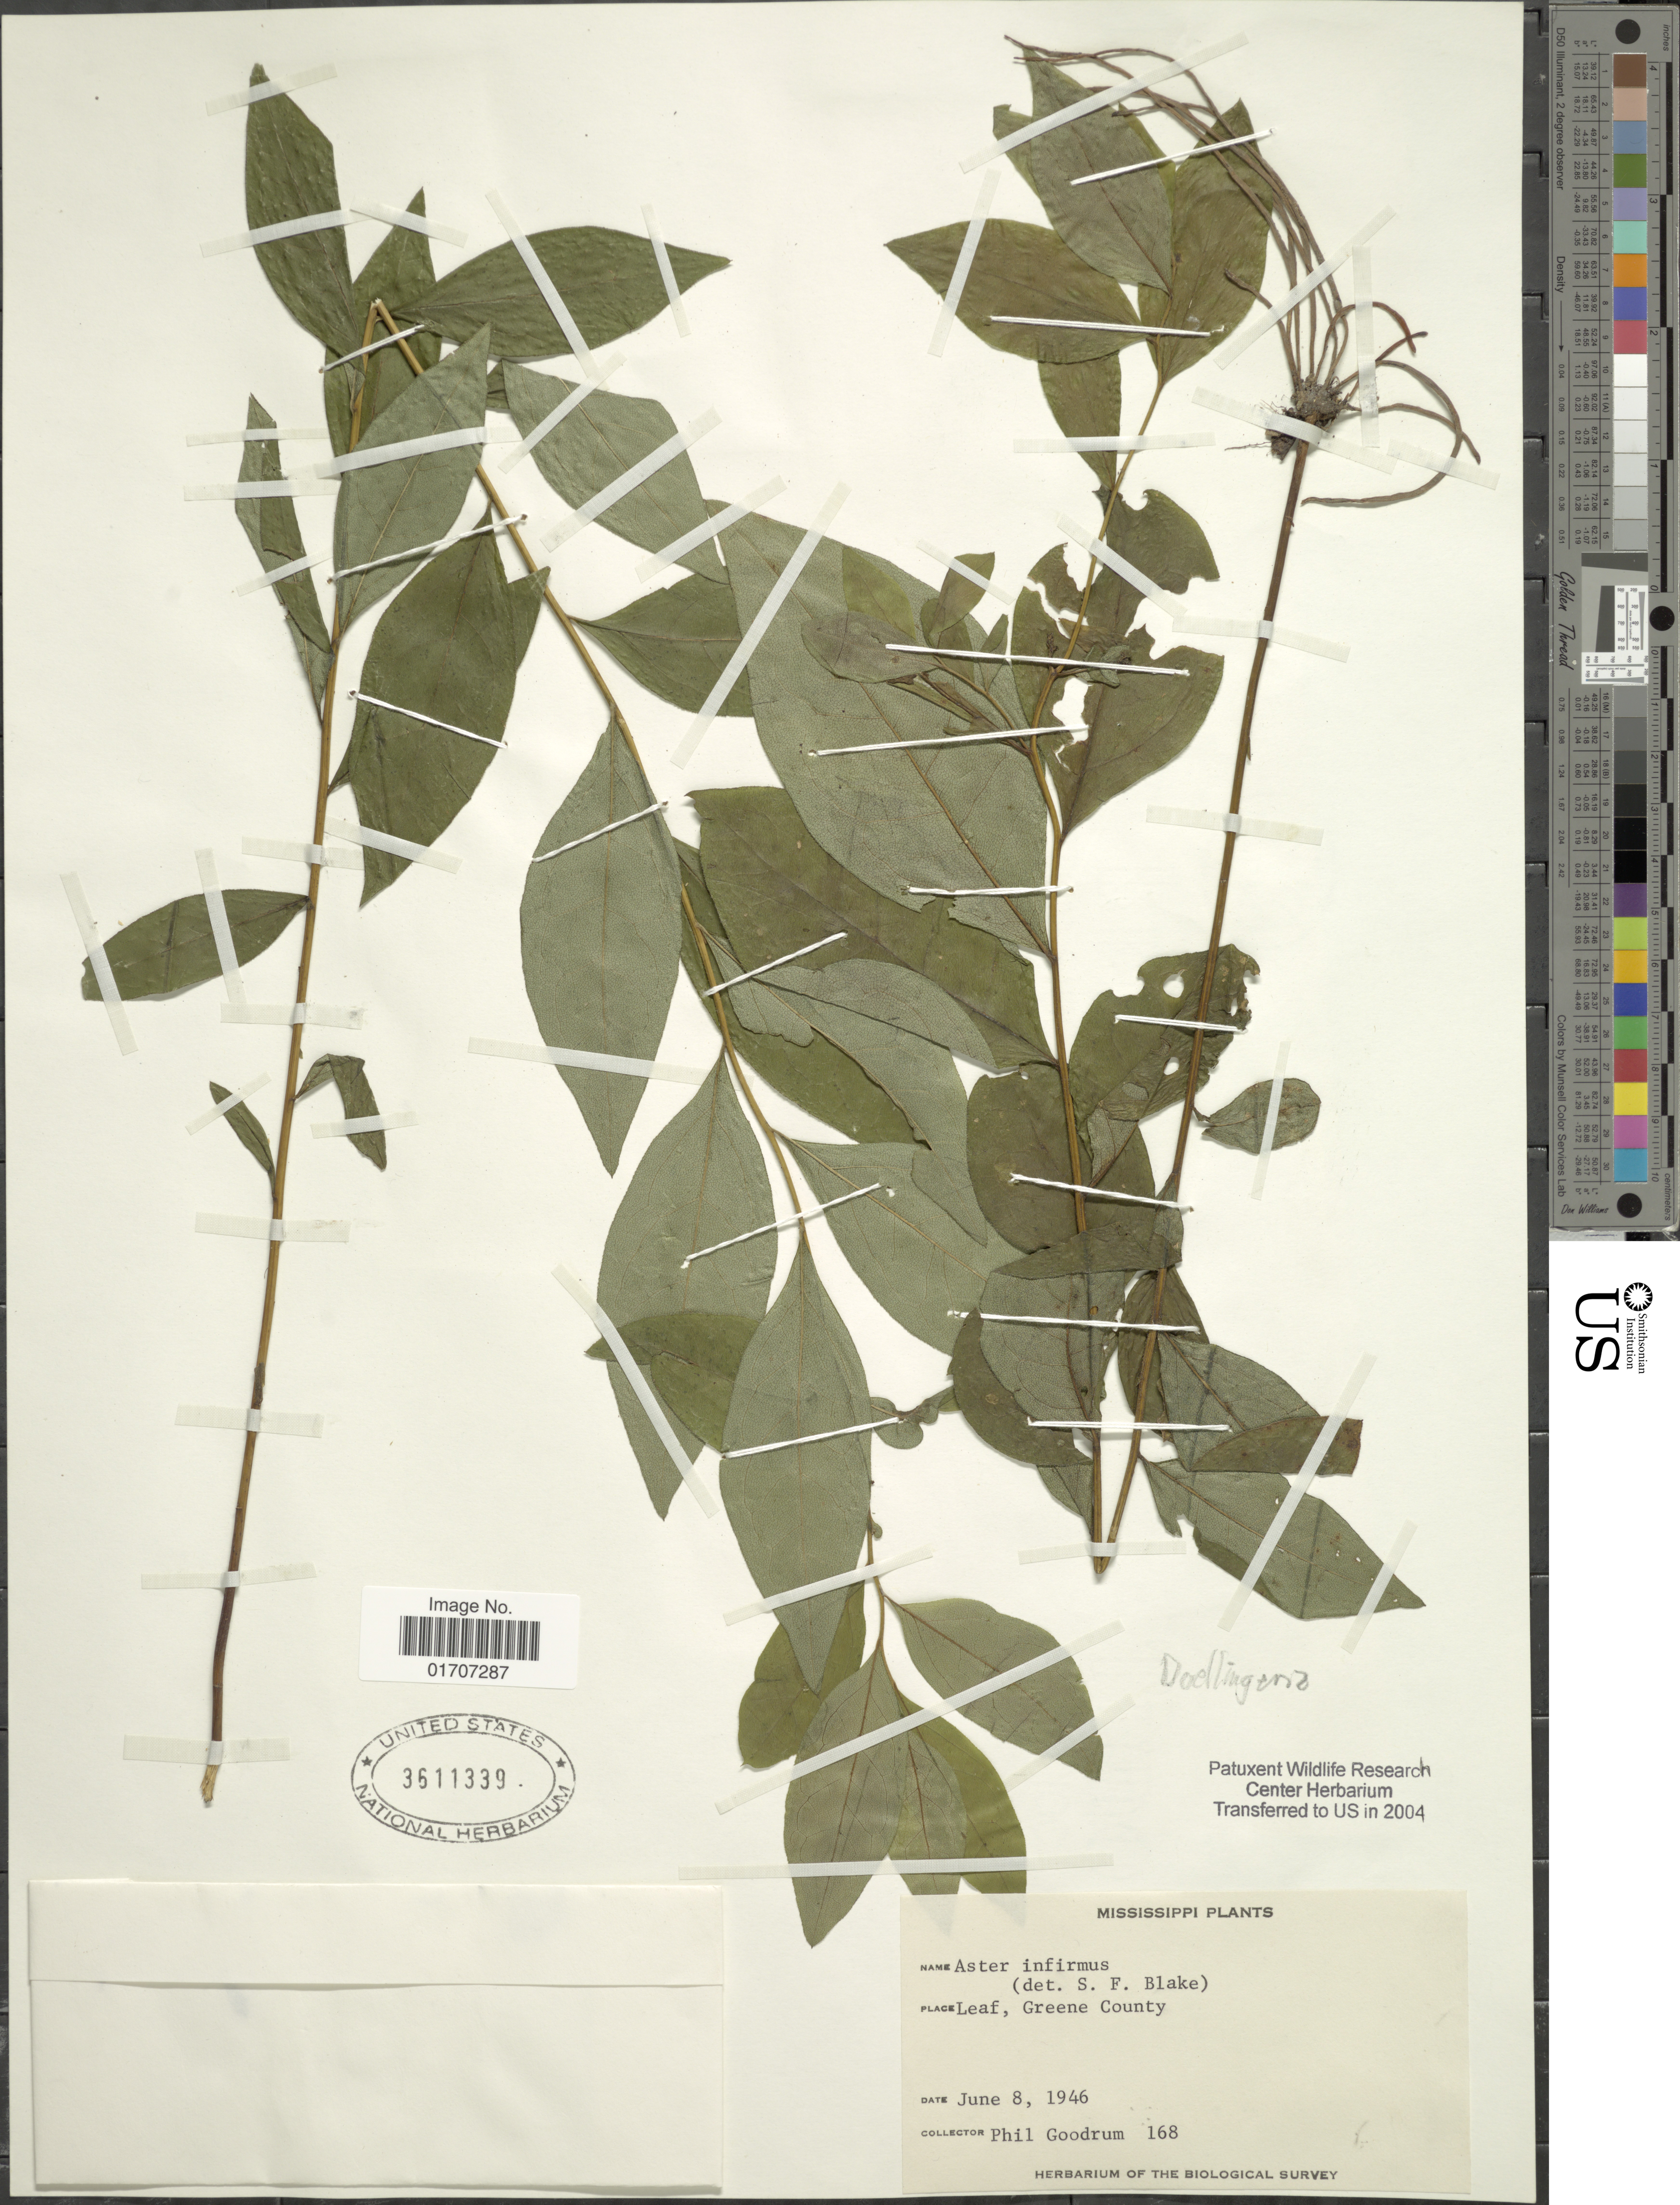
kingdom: Plantae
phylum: Tracheophyta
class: Magnoliopsida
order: Asterales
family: Asteraceae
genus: Doellingeria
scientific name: Doellingeria infirma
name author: (Michx.) Greene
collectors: P. Goodrum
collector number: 168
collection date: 1946-06-08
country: United States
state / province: Mississippi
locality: Leaf, Greene County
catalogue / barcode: US 3511339